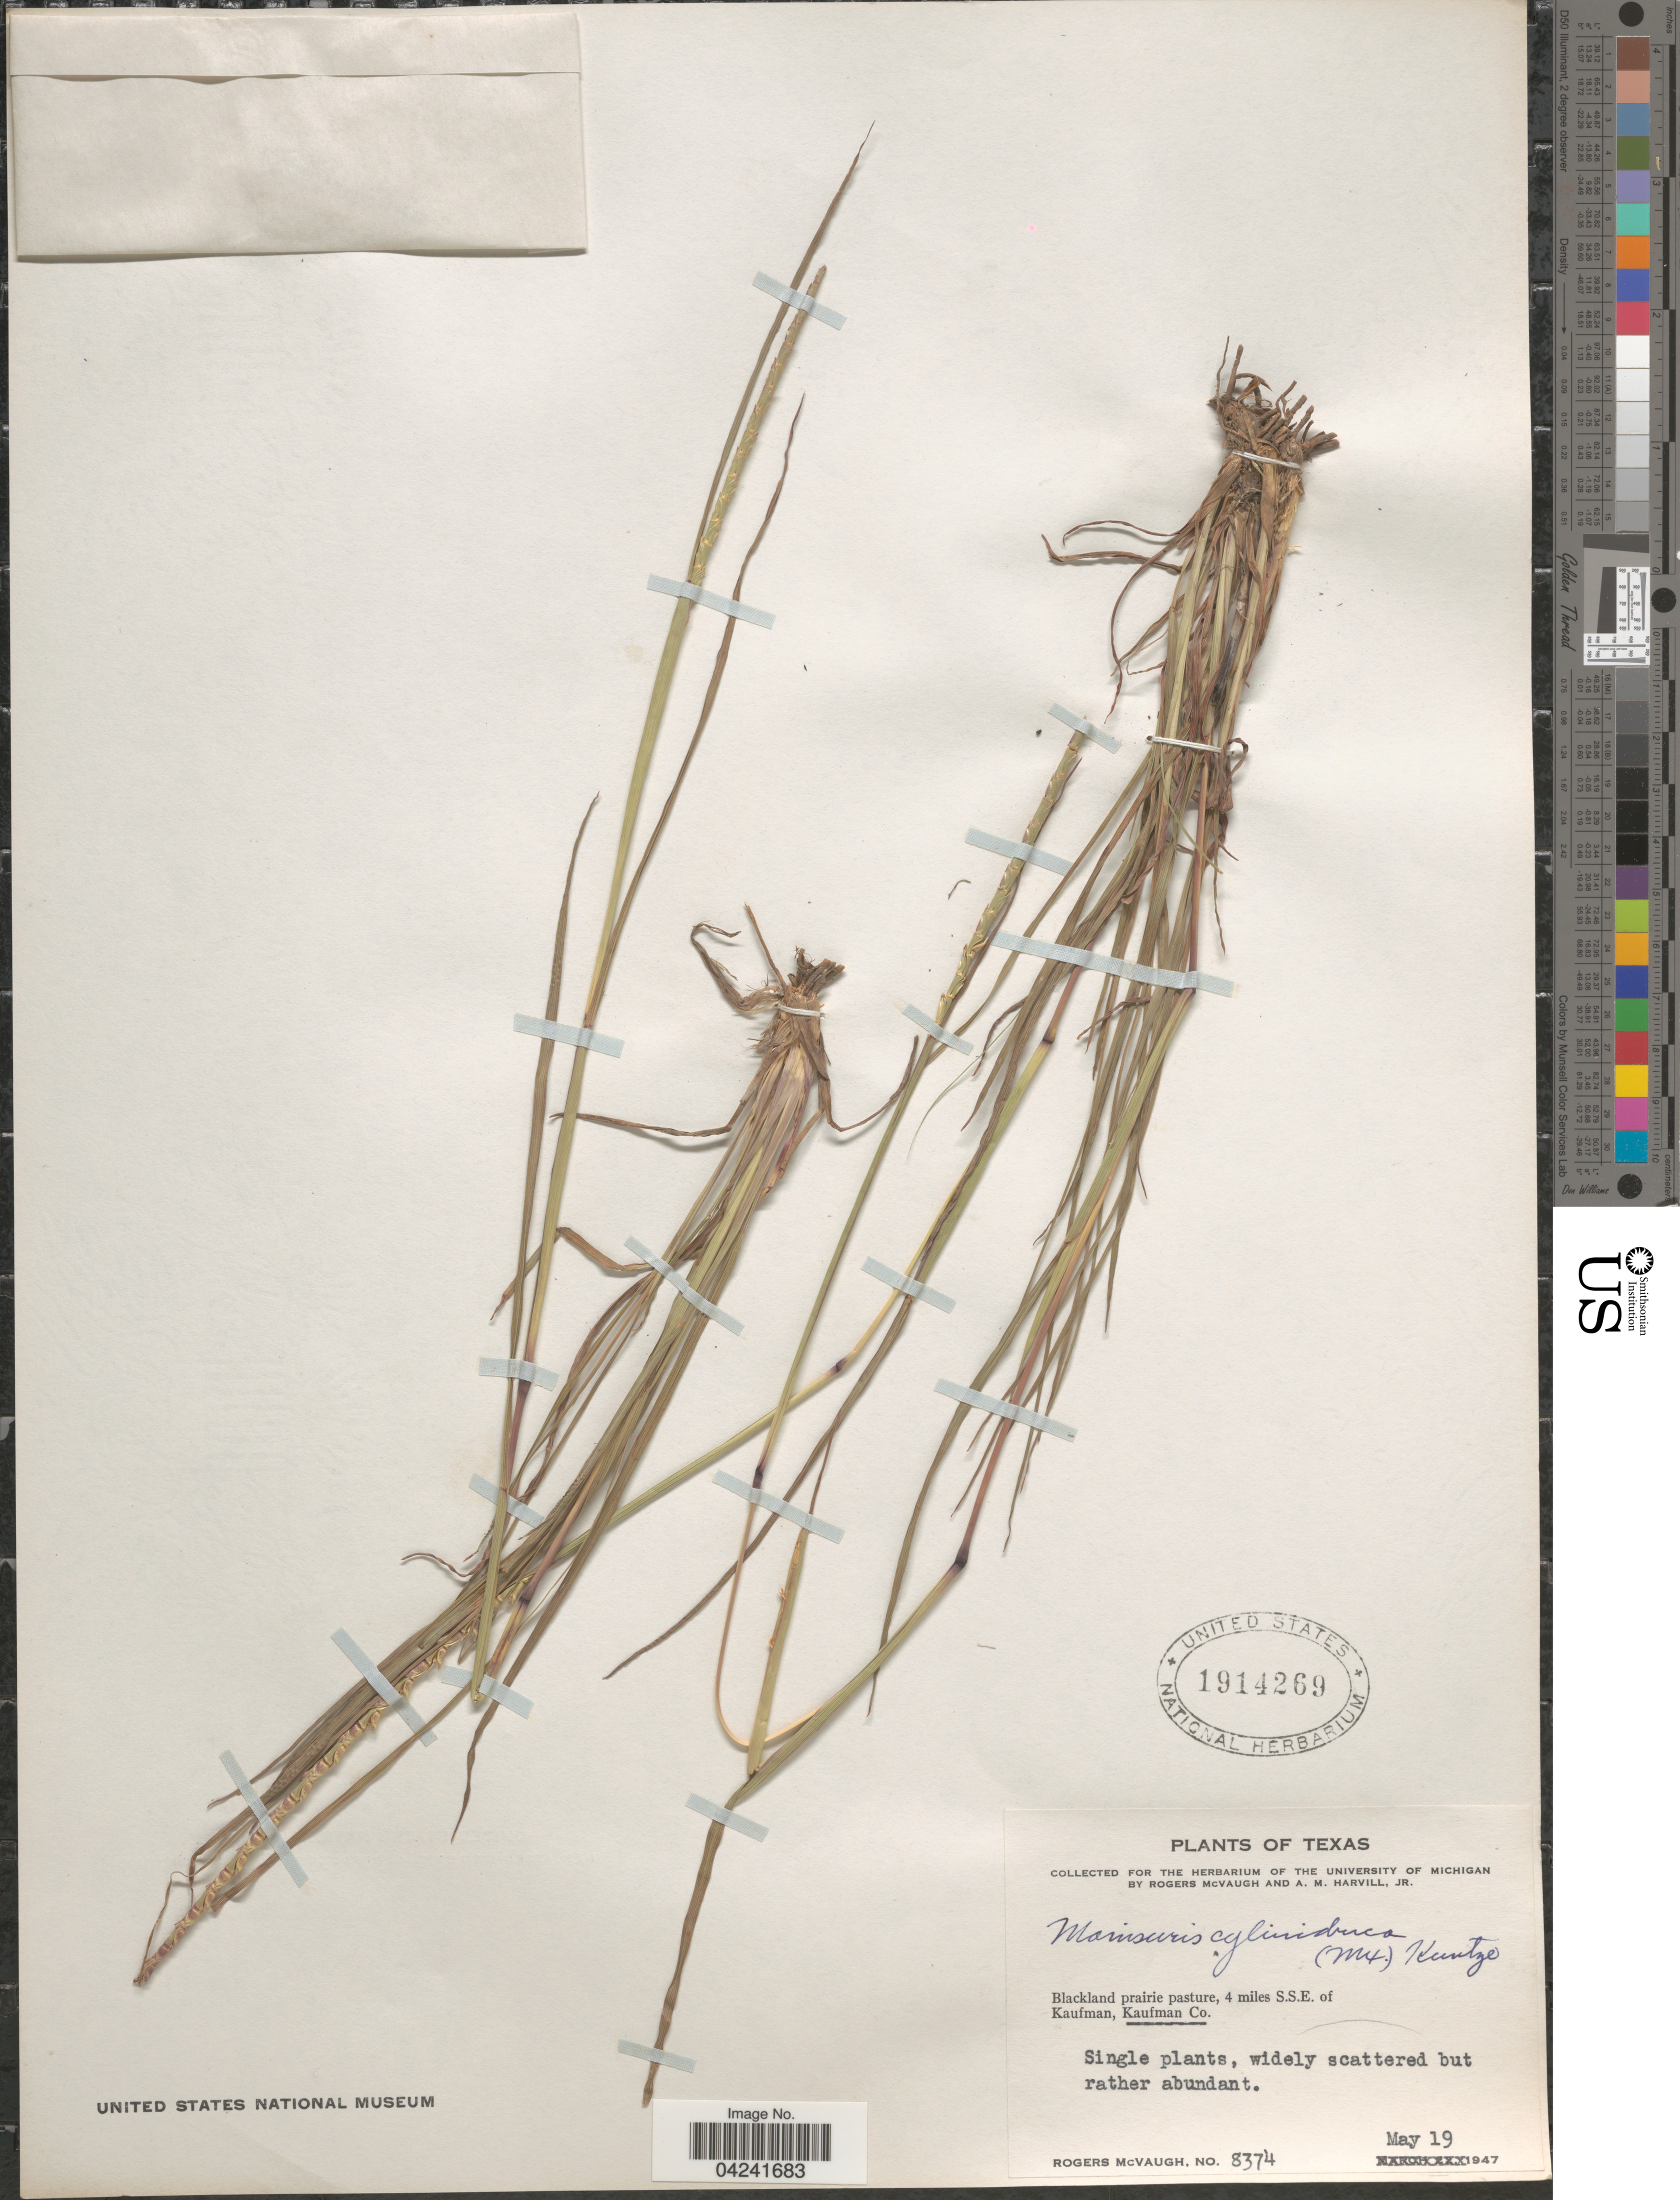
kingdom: Plantae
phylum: Tracheophyta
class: Liliopsida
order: Poales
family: Poaceae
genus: Mnesithea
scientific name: Mnesithea cylindrica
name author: (Michx.) de Koning & Sosef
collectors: R. McVaugh & A. Harvill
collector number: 8374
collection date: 1947-05-19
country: United States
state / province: Texas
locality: Blackland prairie pasture, 4 miles S.S.E. of Kaufman, Kaufman Co.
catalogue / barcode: US 1914269